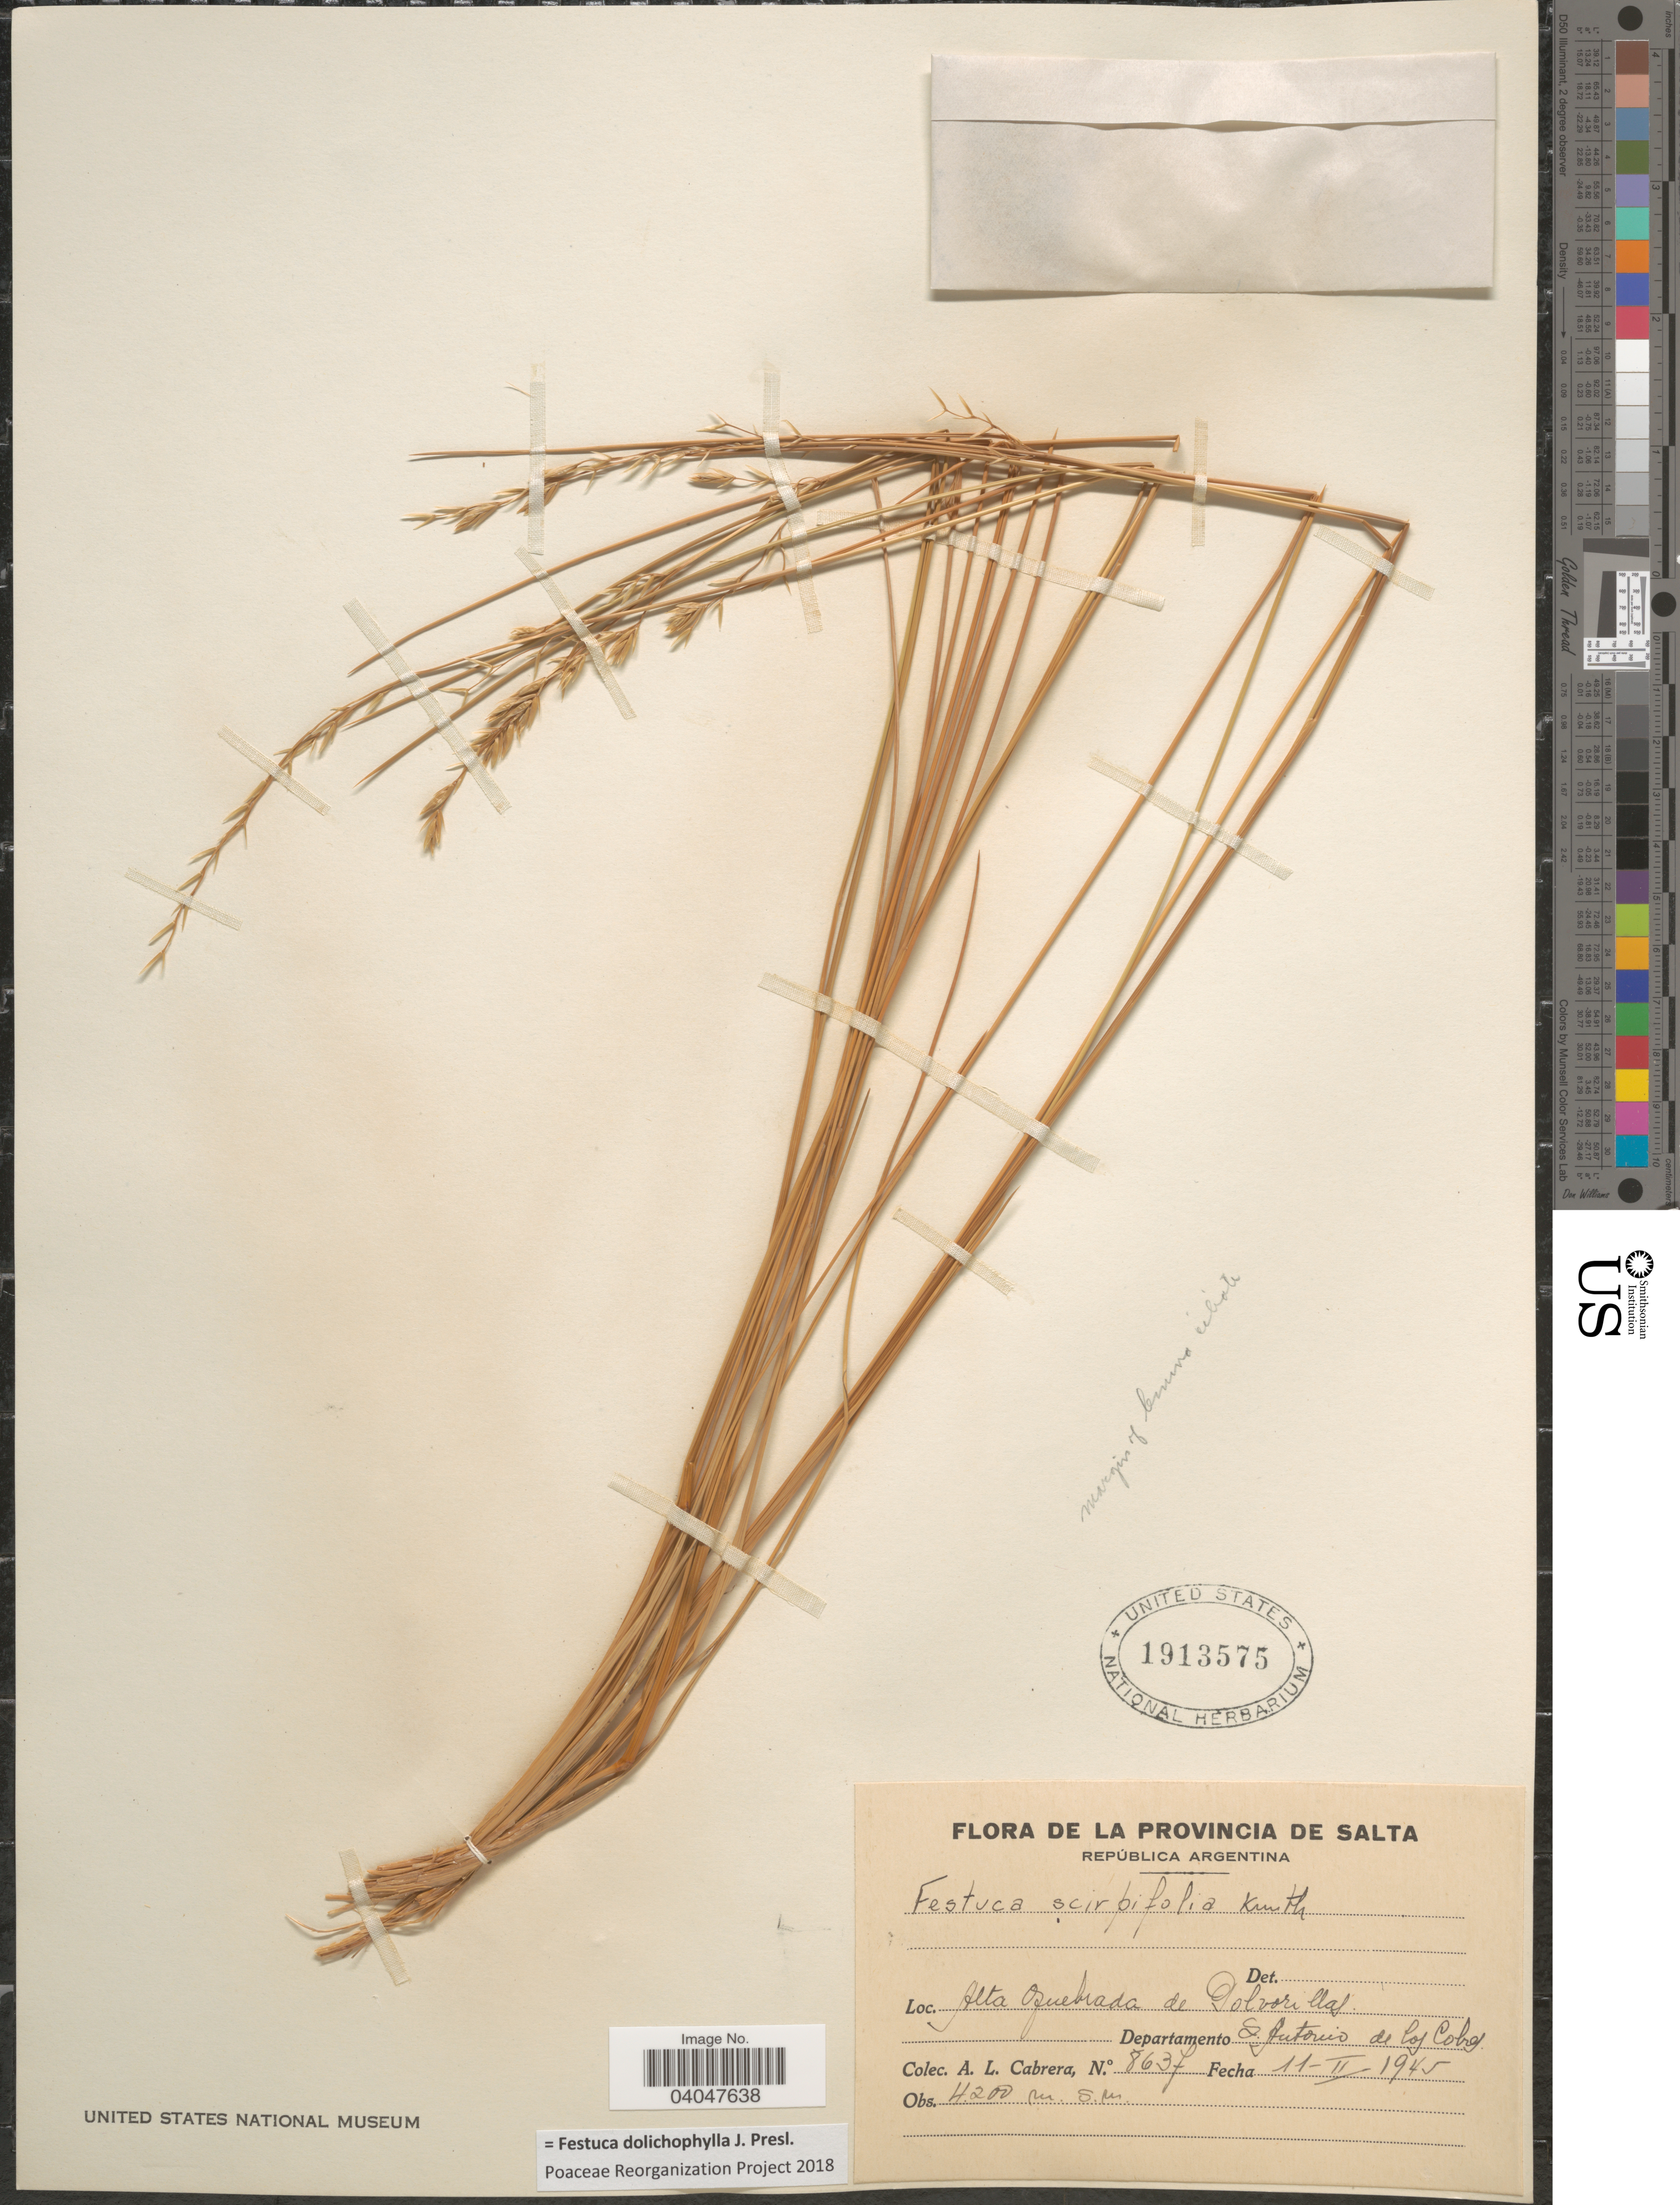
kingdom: Plantae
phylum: Tracheophyta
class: Liliopsida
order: Poales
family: Poaceae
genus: Festuca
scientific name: Festuca dolichophylla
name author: J. Presl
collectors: A. L. Cabrera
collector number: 8637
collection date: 1945-02-11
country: Argentina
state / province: Salta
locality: República Argentina. Alta Quebrada de Polvorillas. Departamento S. Antonio de los Cobres.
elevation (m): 4200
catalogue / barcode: US 1913575